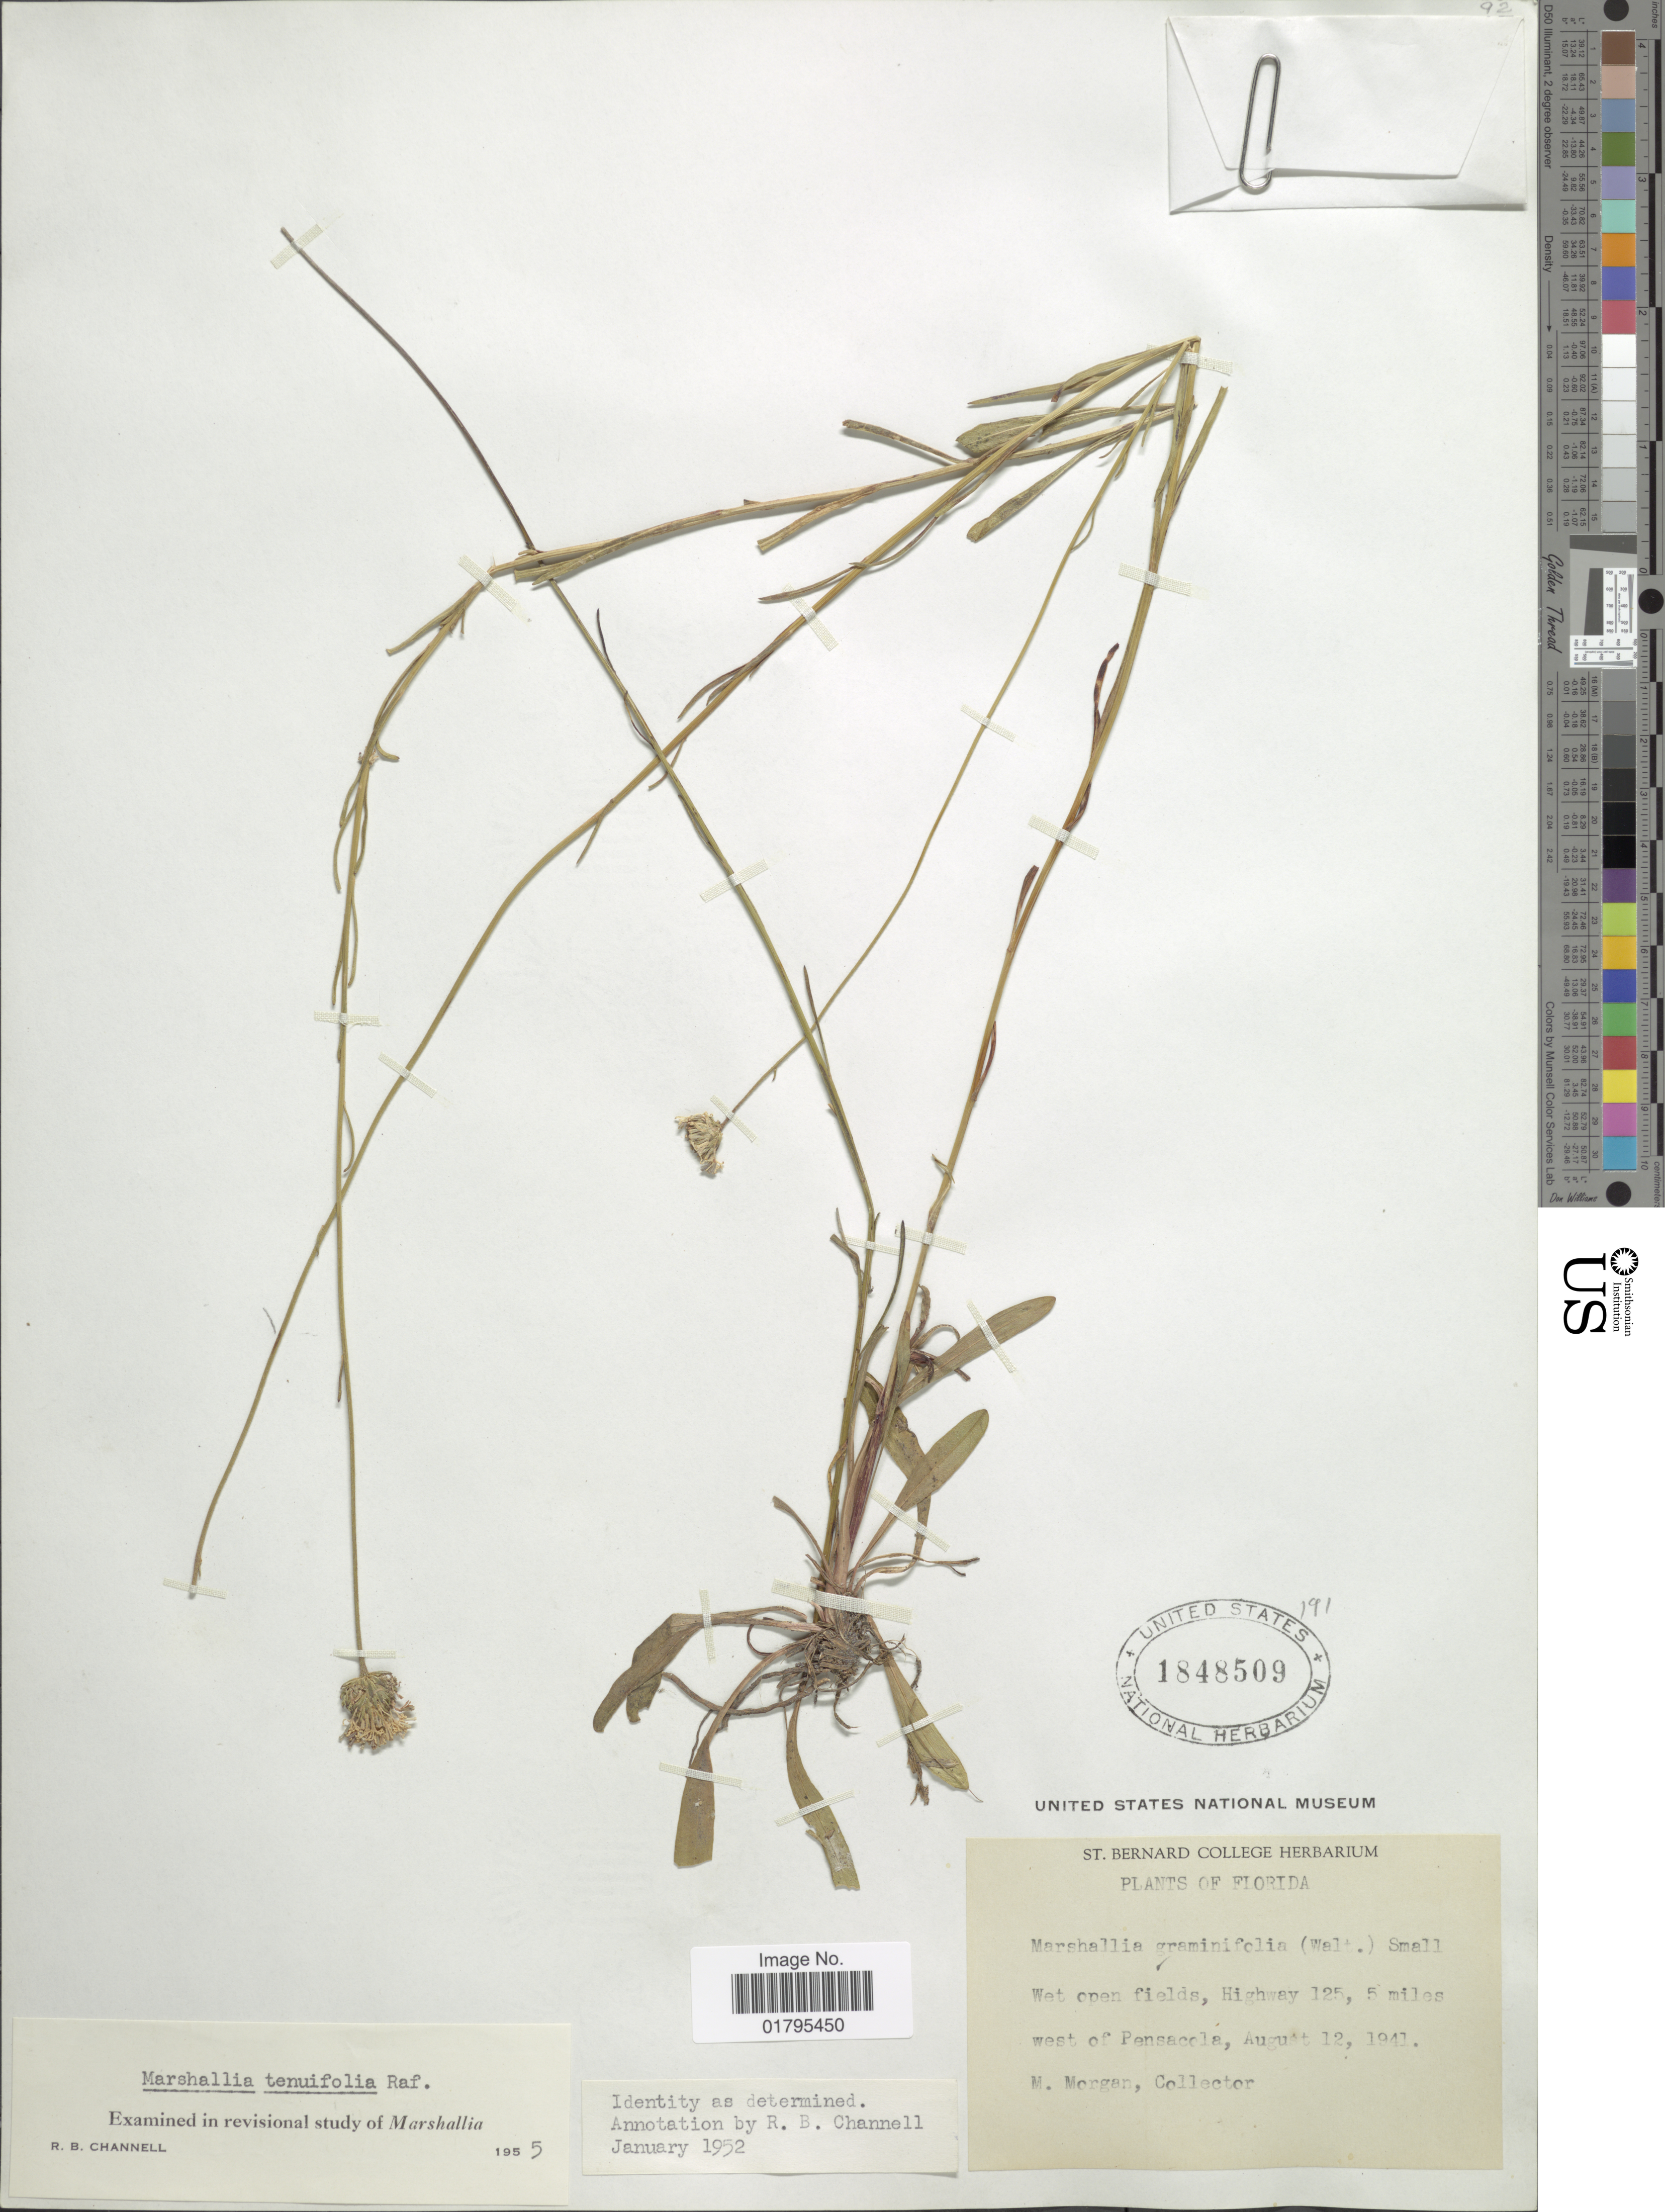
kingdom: Plantae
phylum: Tracheophyta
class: Magnoliopsida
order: Asterales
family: Asteraceae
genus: Marshallia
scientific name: Marshallia tenuifolia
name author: Raf.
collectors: C. Morgan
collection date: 1941-08-12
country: United States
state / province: Florida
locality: Wet open fields, Highway 125, 5 miles west of Pensaccla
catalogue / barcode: US 1848509